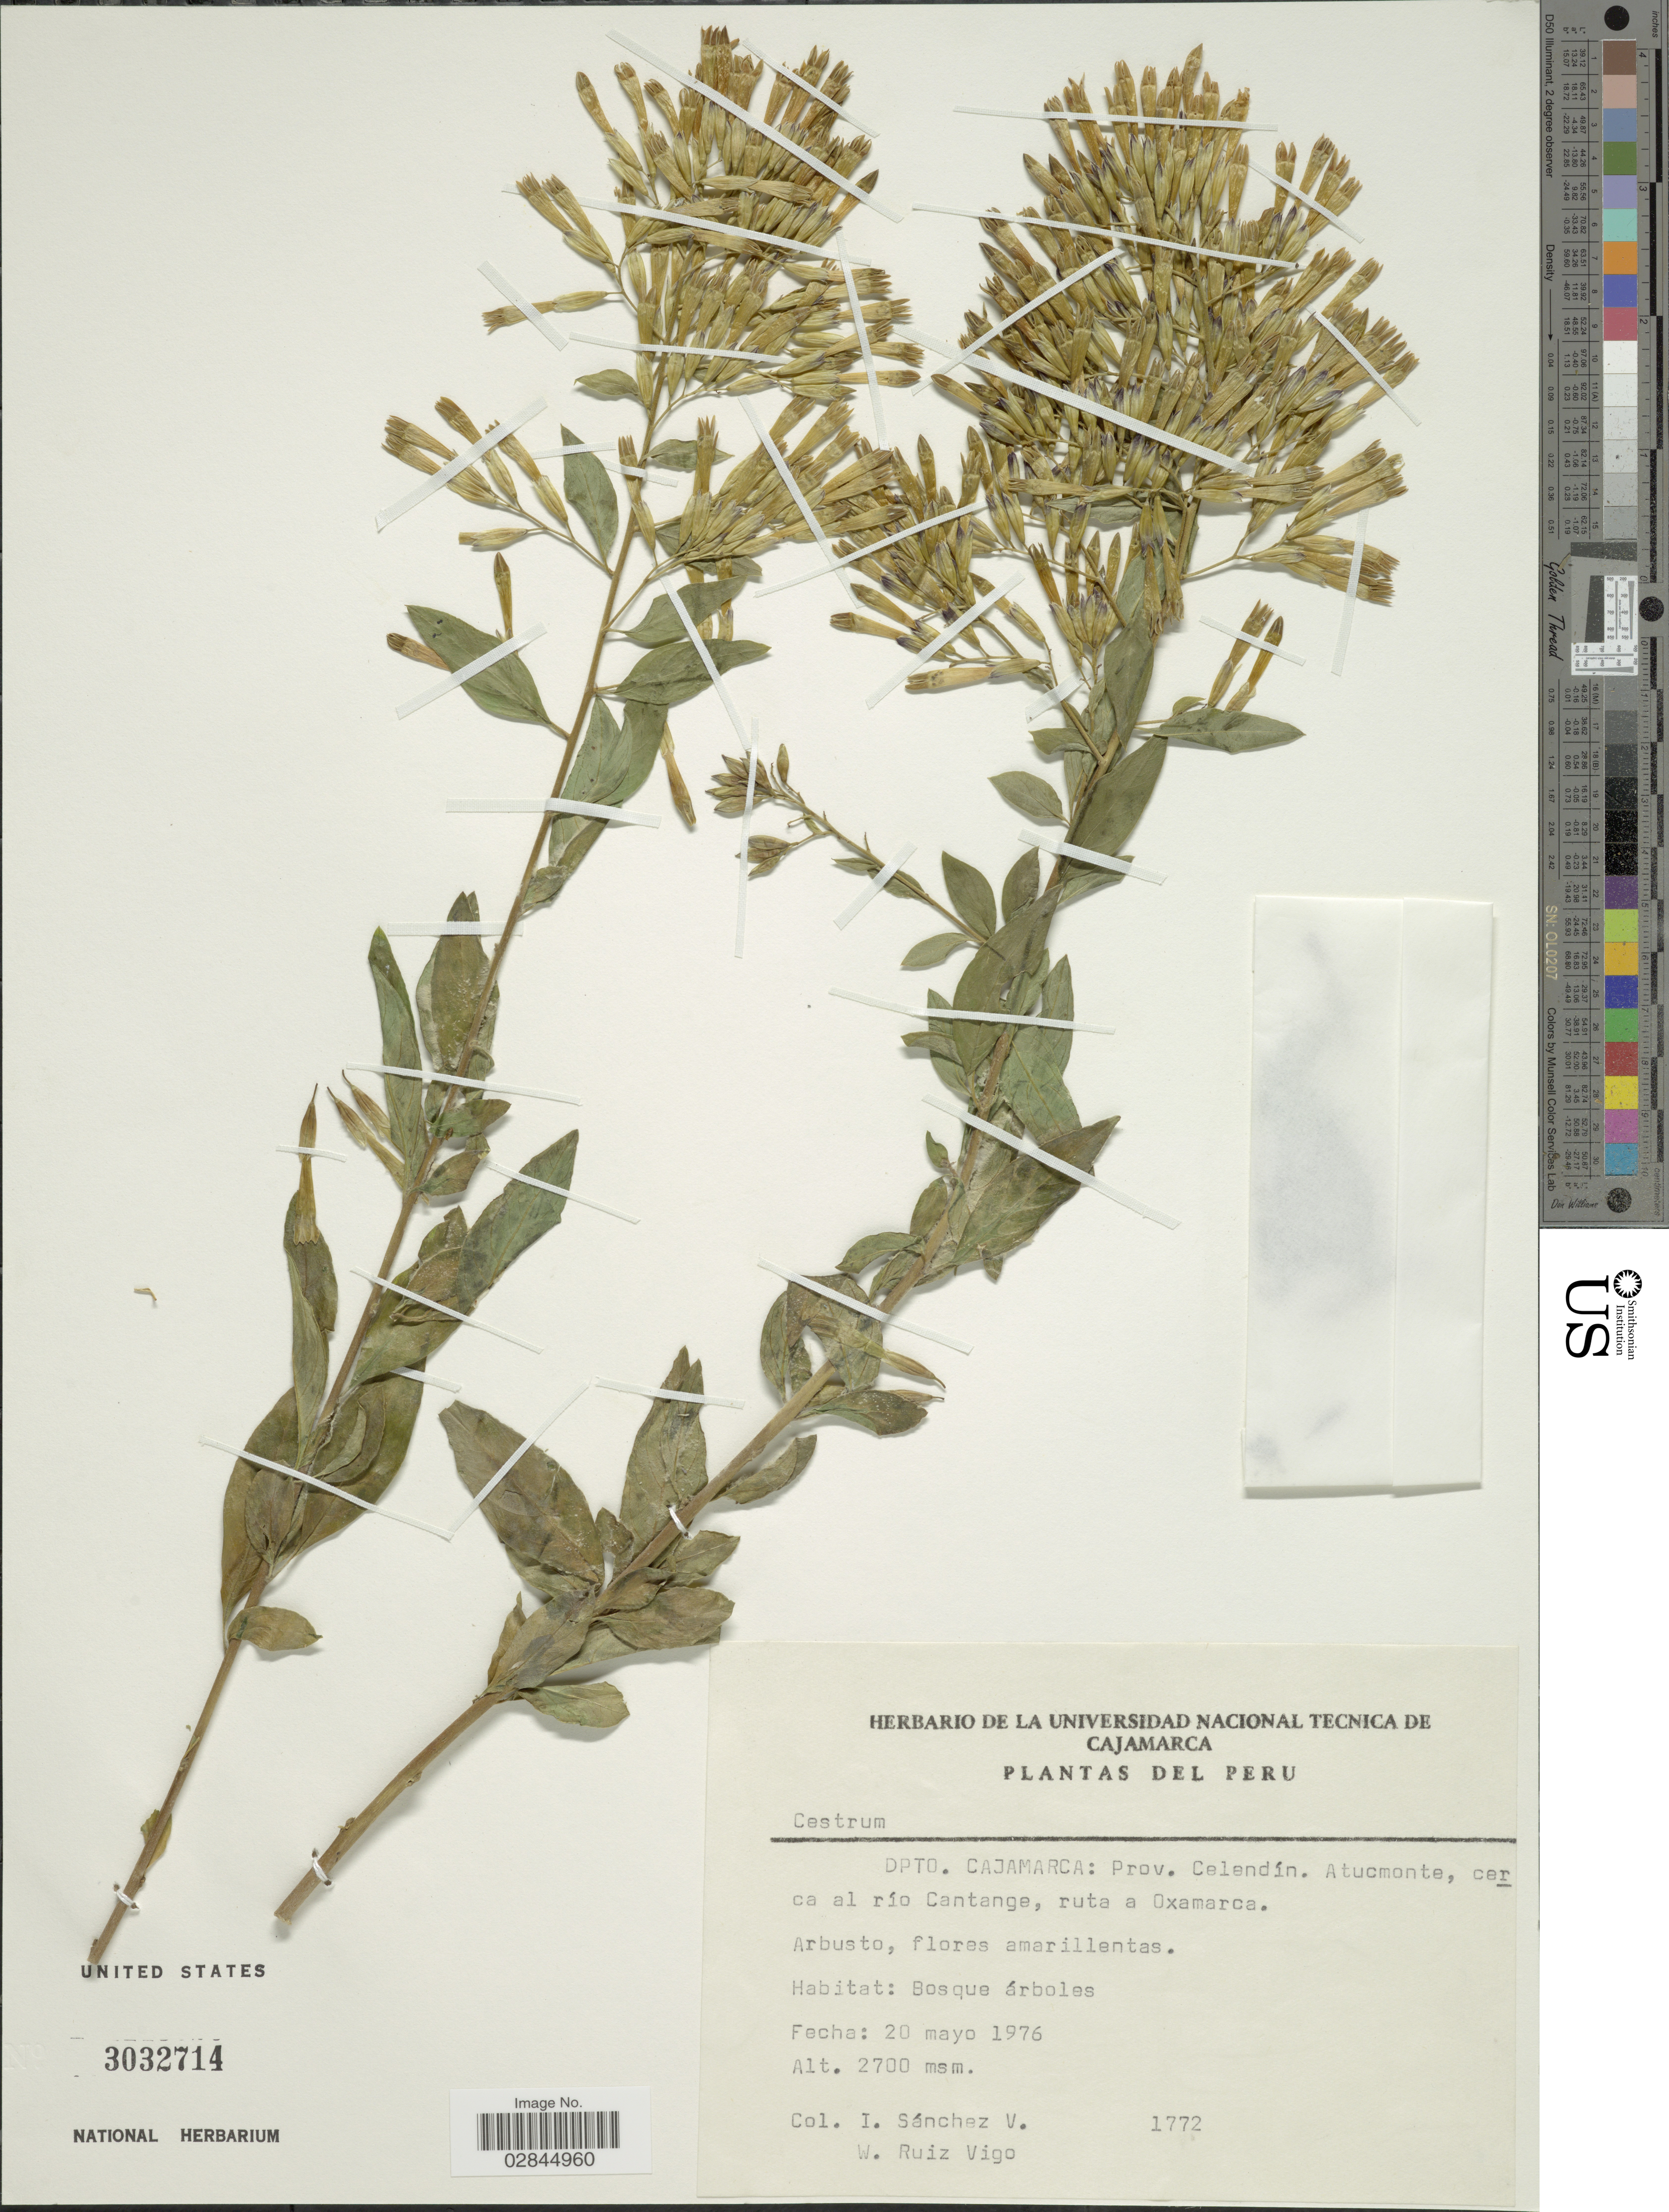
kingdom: Plantae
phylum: Tracheophyta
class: Magnoliopsida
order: Solanales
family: Solanaceae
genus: Cestrum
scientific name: Cestrum rigidum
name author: Rusby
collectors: I. Sánchez Vega & W. Ruiz Vigo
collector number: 1772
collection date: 1976-05-20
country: Peru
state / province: Cajamarca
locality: Dpto. Cajamarca: Prov. Celendín. Atucmonte, cerca al río Cantange, ruta a Oxamarca.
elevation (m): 2700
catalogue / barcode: US 3032714